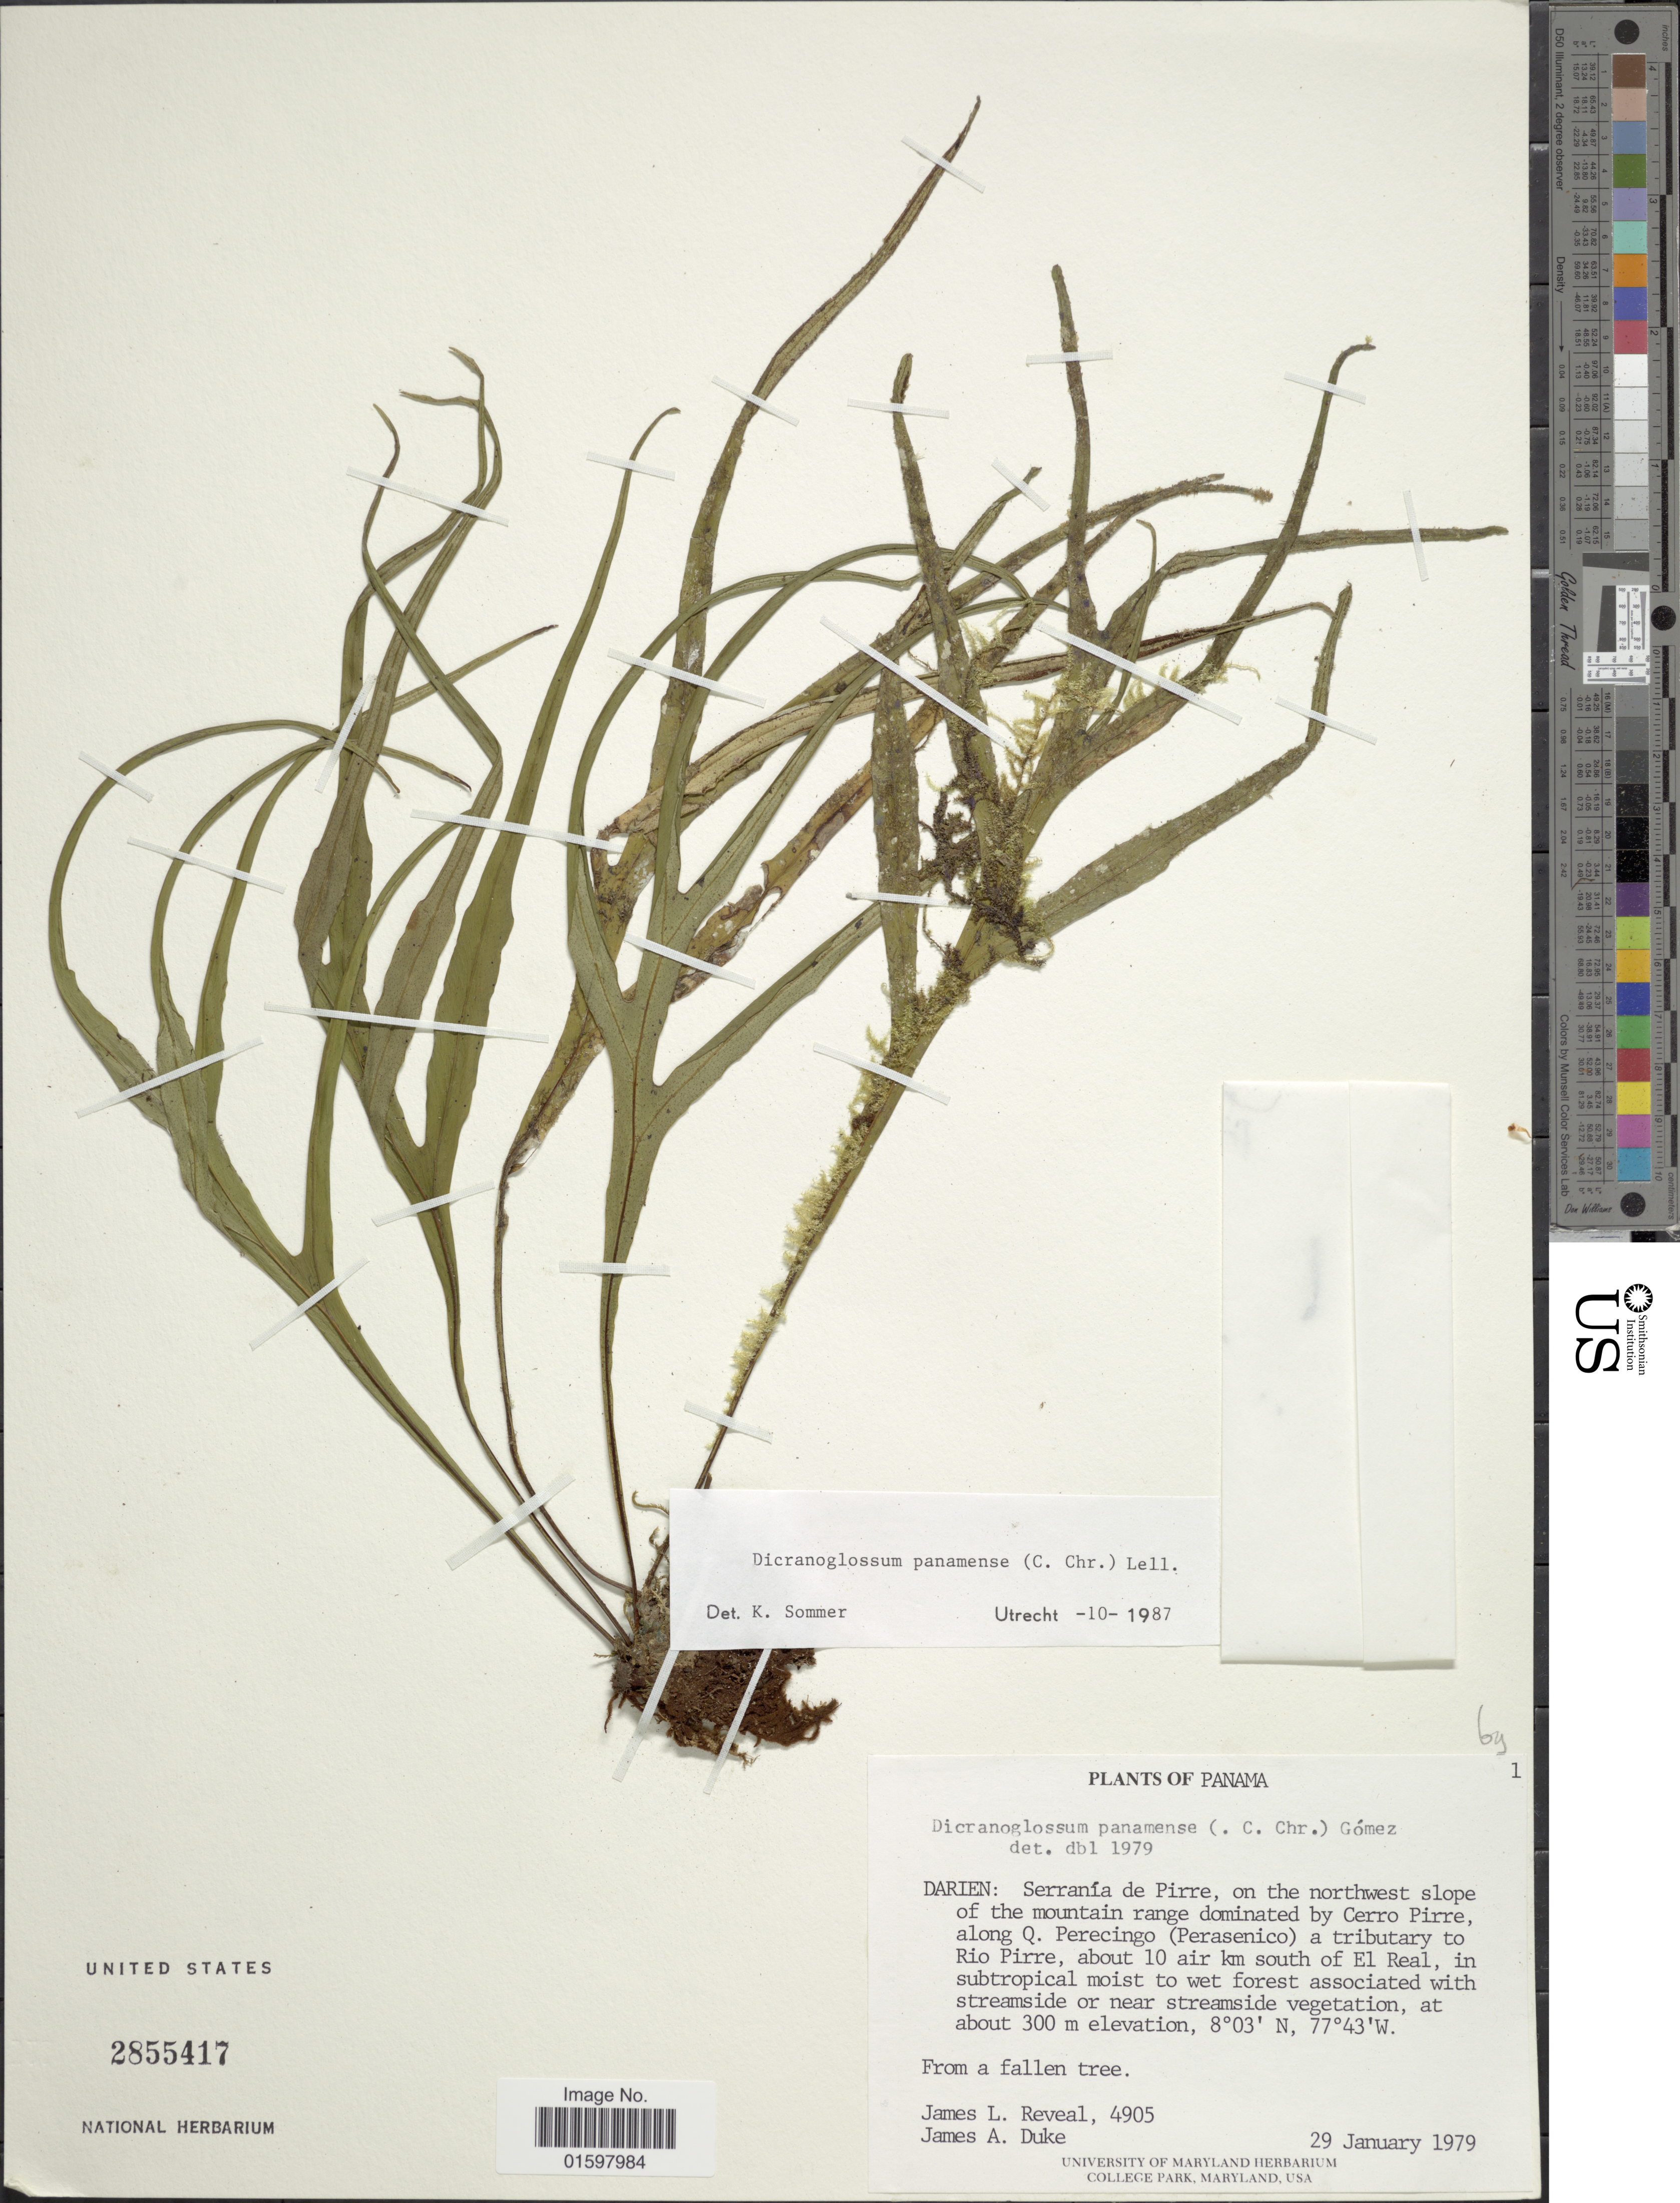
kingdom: Plantae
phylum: Tracheophyta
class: Polypodiopsida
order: Polypodiales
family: Polypodiaceae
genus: Pleopeltis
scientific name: Pleopeltis panamensis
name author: (Weath.) Pic. Serm.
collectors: J. L. Reveal & J. A. Duke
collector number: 4905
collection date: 1979-01-29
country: Panama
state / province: Darién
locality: Serranía de Pirre, on the northwest slope of the mountain range dominated by Cerro Pirre, along Q. Perecingo (Perasenico) a tributary to Rio Pirre, about 10 air km south of El Real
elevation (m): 300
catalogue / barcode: US 2855417